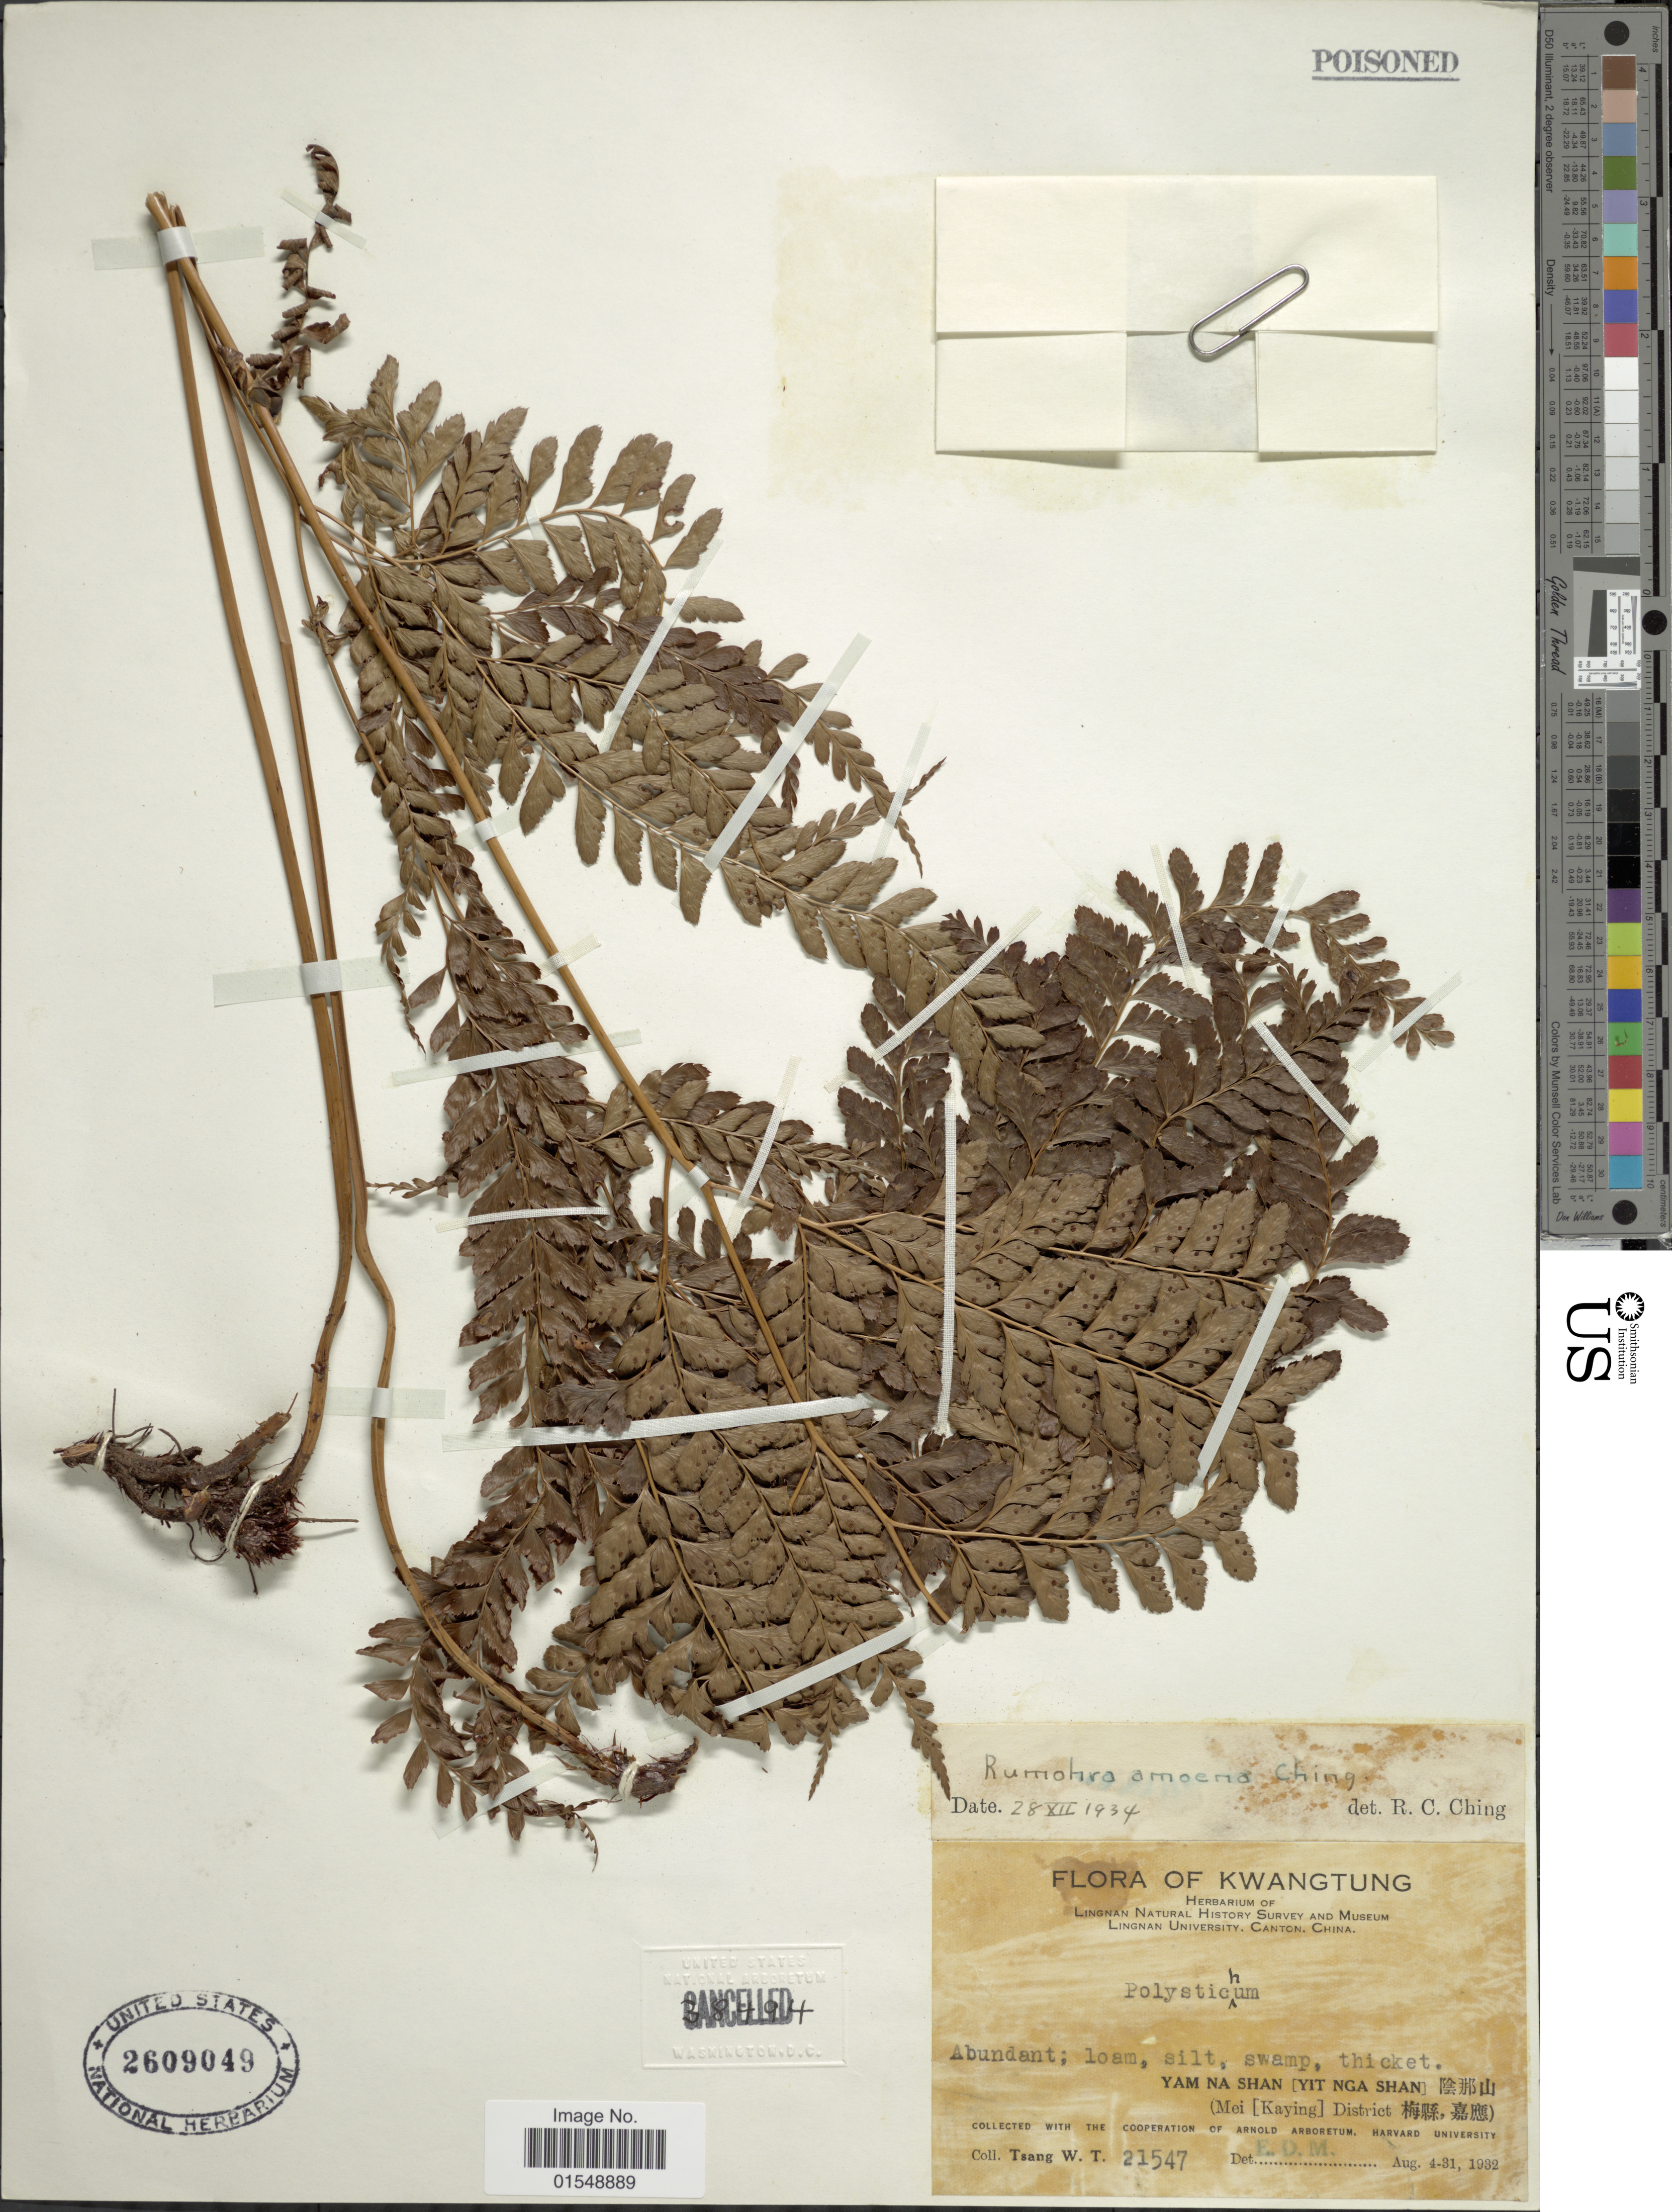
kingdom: Plantae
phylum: Tracheophyta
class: Polypodiopsida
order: Polypodiales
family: Dryopteridaceae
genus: Arachniodes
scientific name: Arachniodes amoena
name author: (Ching) Ching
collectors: W. T. Tsang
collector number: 21547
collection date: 1932-08-04/1932-08-31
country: China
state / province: Guangdong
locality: Kwangtung, Yam Na Shan (Yit Nga Shan), (Mei [Kaying] District)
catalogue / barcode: US 2609049